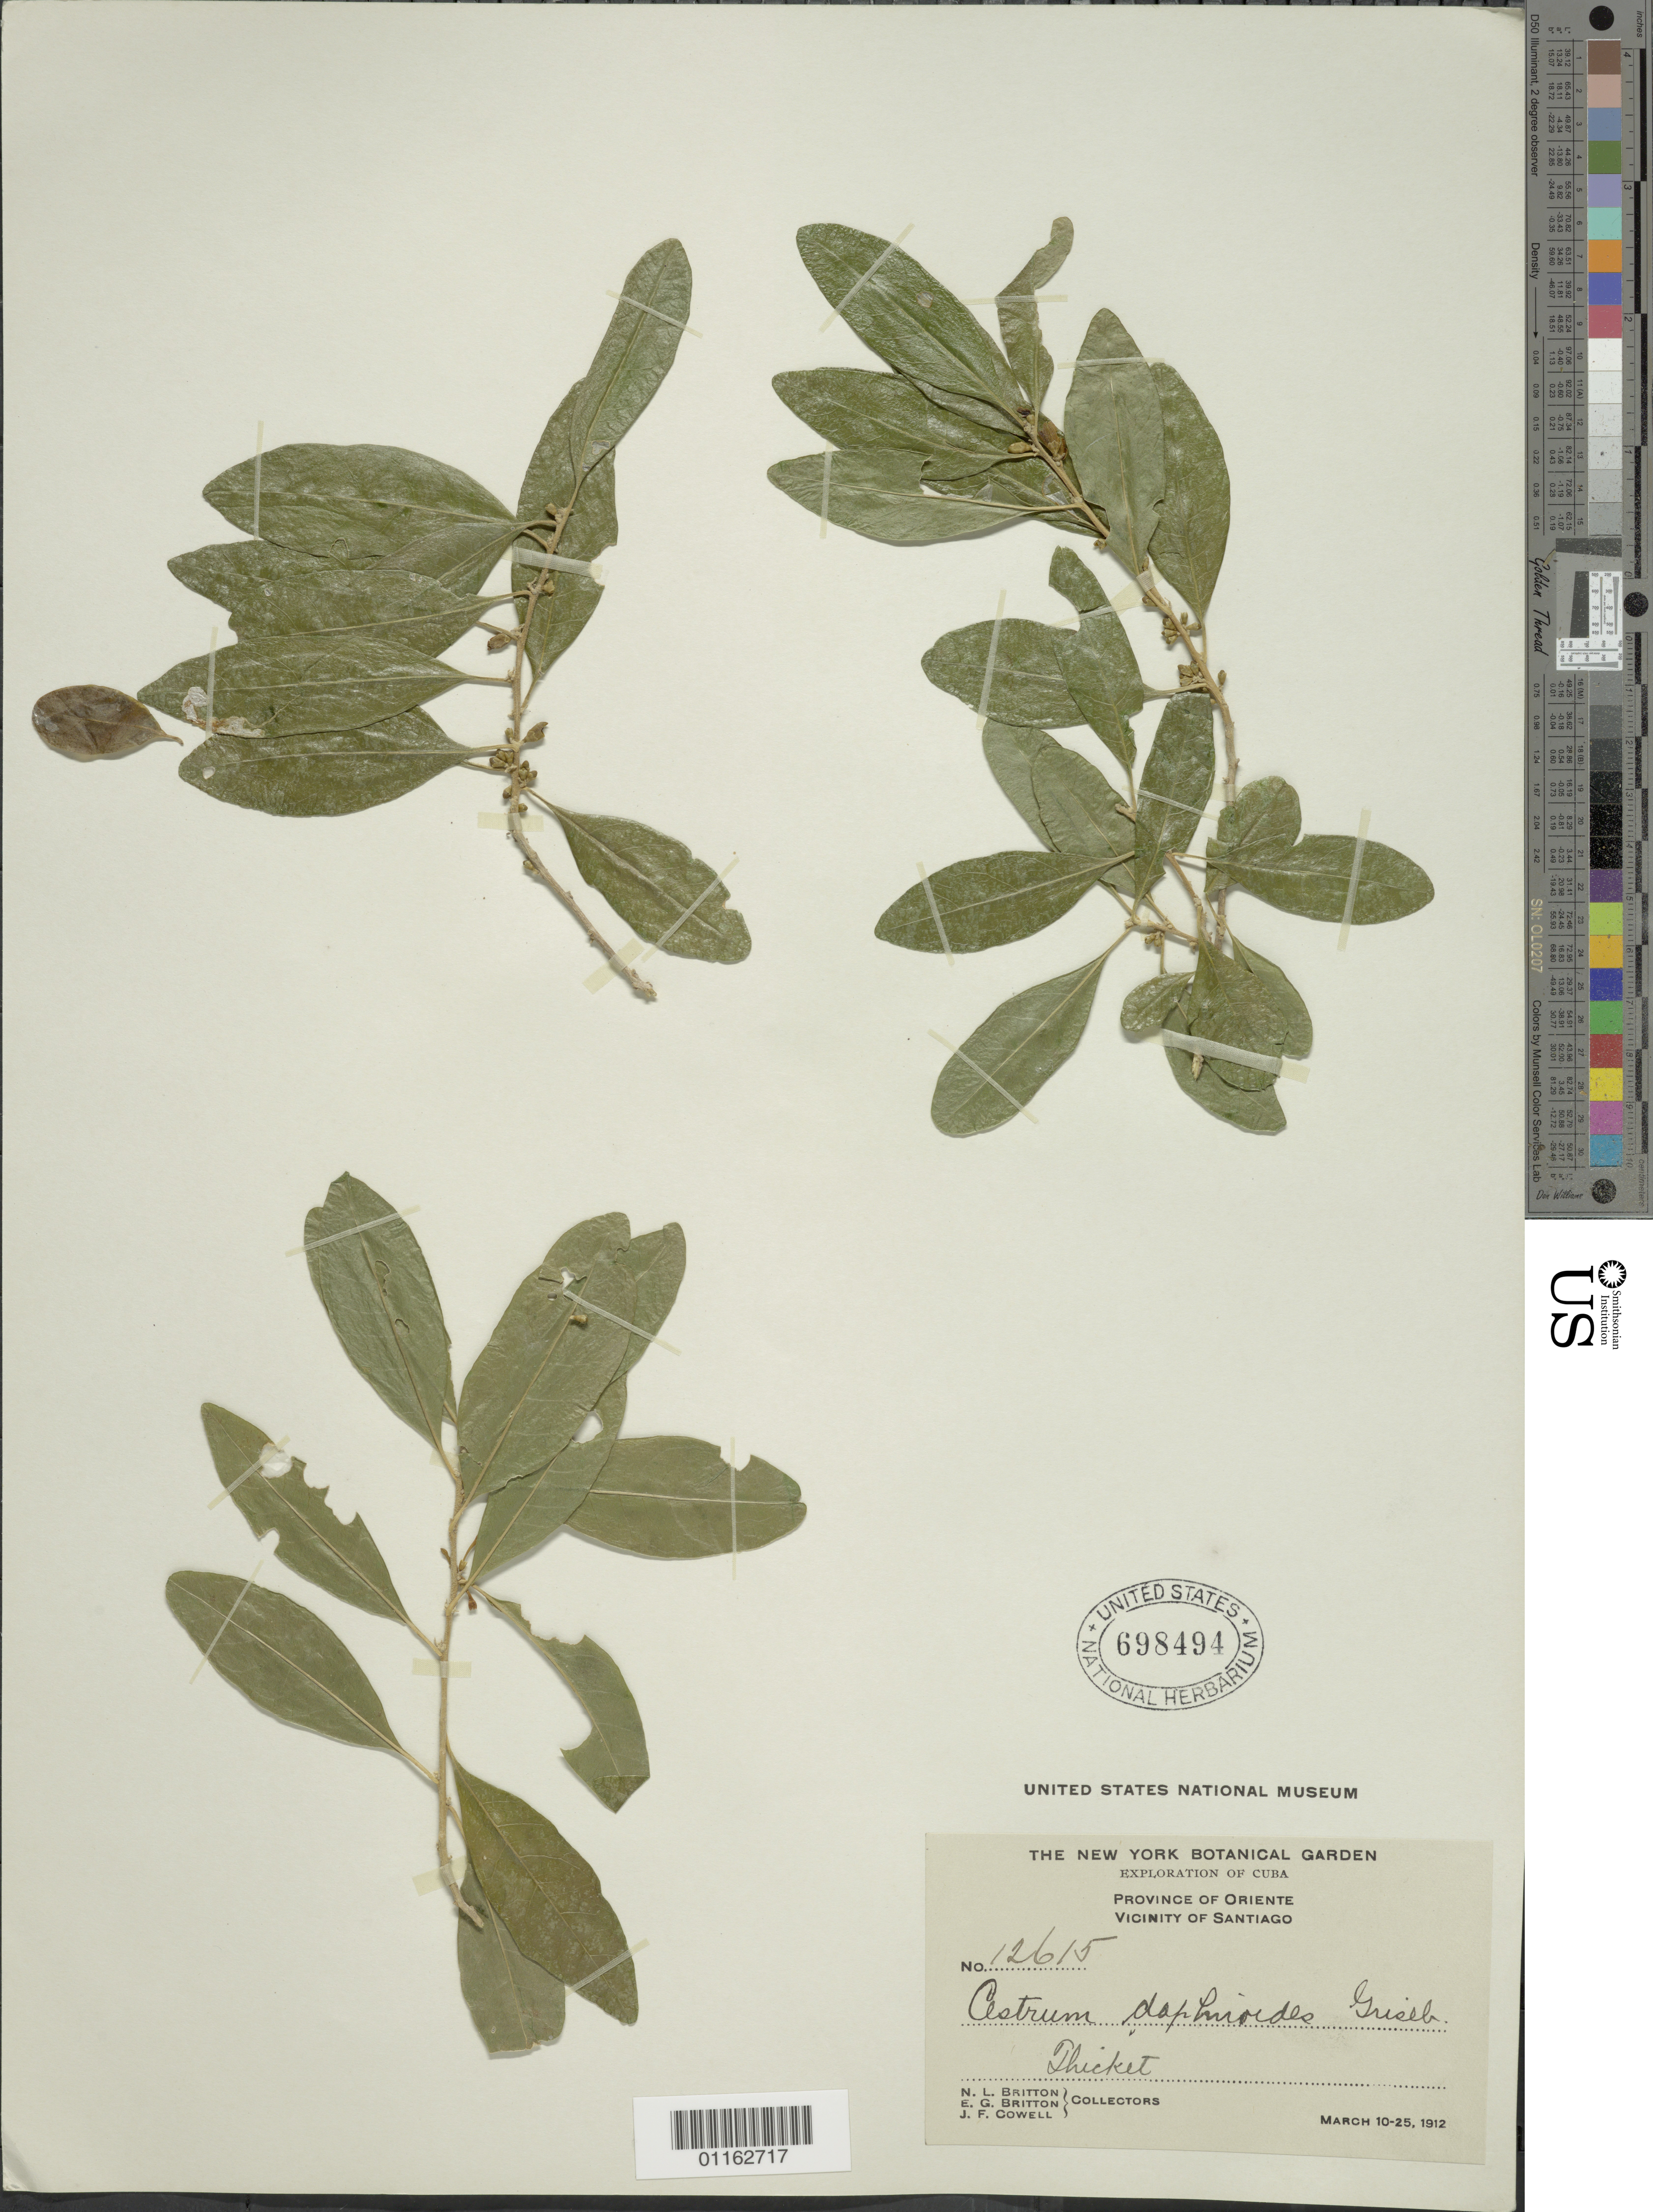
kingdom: Plantae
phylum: Tracheophyta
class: Magnoliopsida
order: Solanales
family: Solanaceae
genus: Cestrum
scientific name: Cestrum daphnoides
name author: Griseb.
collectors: N. Britton, E. G. Britton & J. F. Cowell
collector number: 12615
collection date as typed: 10 Mar 1912 to 25 Mar 1912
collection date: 1912-03-10/1912-03-25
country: Cuba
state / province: Oriente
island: Cuba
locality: vicinity of Santiago; thicket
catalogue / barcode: US 698494